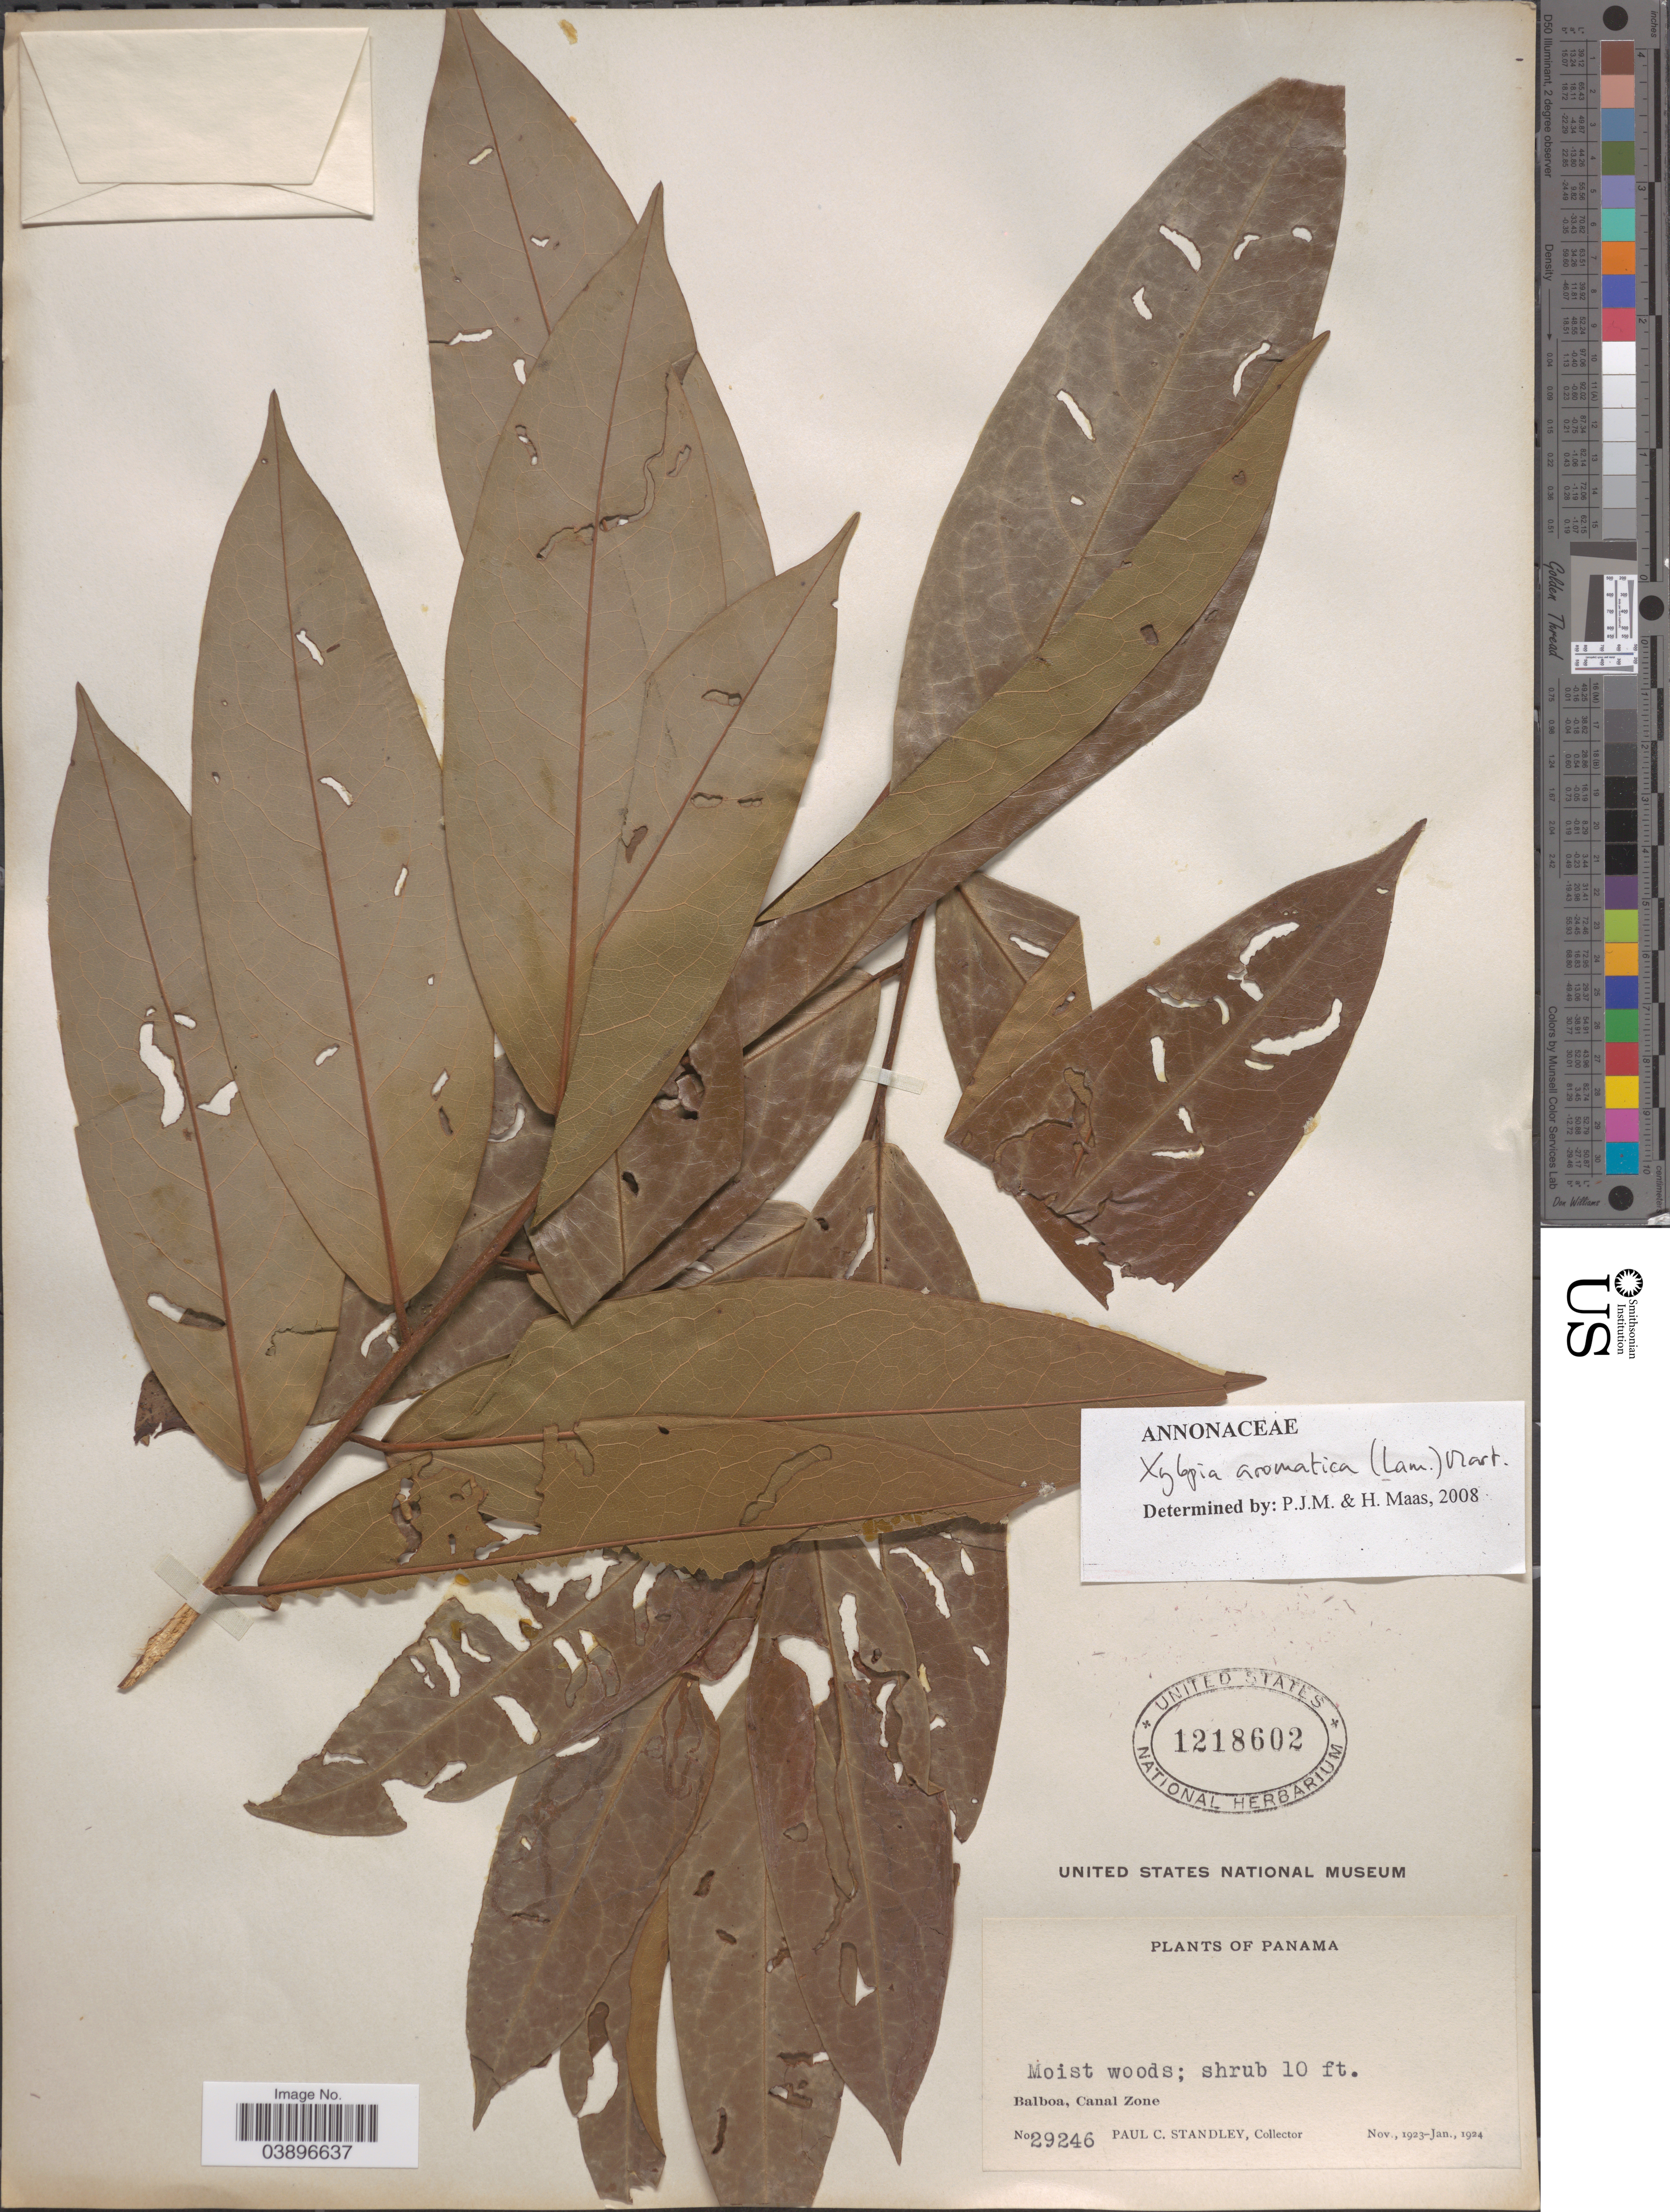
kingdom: Plantae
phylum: Tracheophyta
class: Magnoliopsida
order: Magnoliales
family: Annonaceae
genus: Xylopia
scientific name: Xylopia aromatica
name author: (Lam.) Mart.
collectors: P. C. Standley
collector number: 29246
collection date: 1923-11/1924-01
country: Panama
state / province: Colón / Panamá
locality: Balboa, Canal Zone.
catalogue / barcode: US 1218602